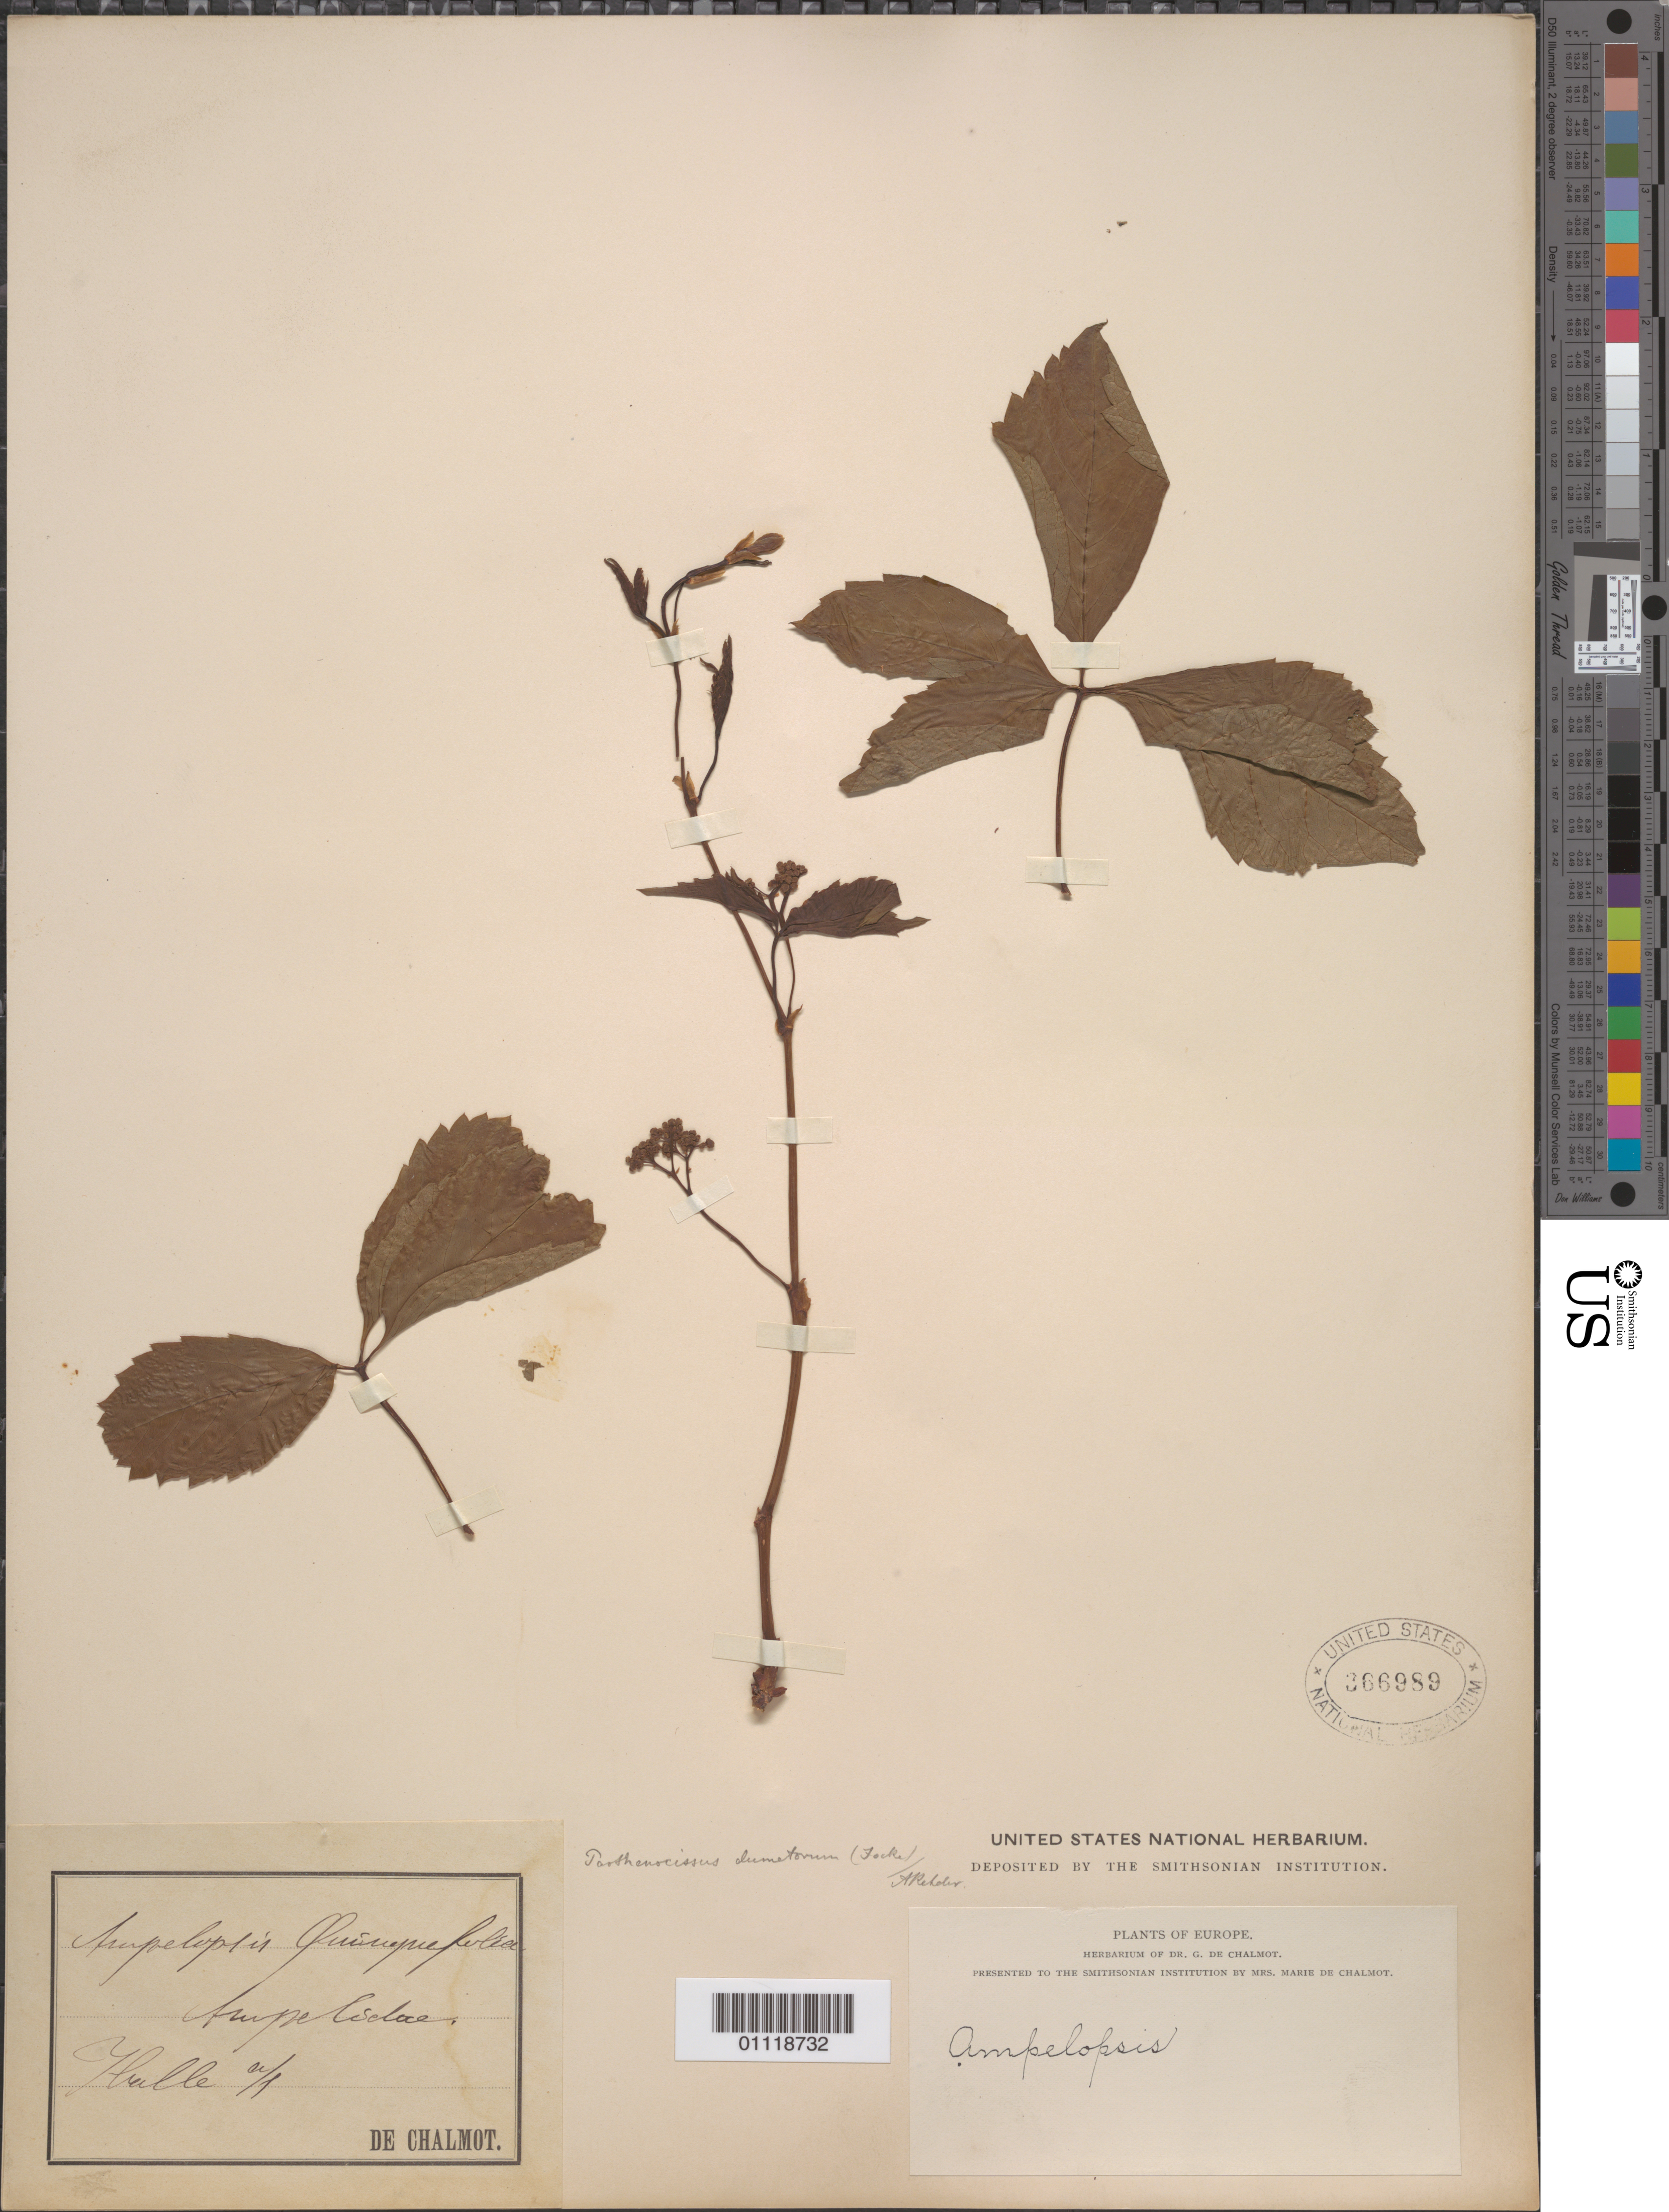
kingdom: Plantae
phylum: Tracheophyta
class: Magnoliopsida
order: Vitales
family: Vitaceae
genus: Parthenocissus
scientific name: Parthenocissus quinquefolia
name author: (L.) Planch.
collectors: G. de Chalmot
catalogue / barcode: US 366989